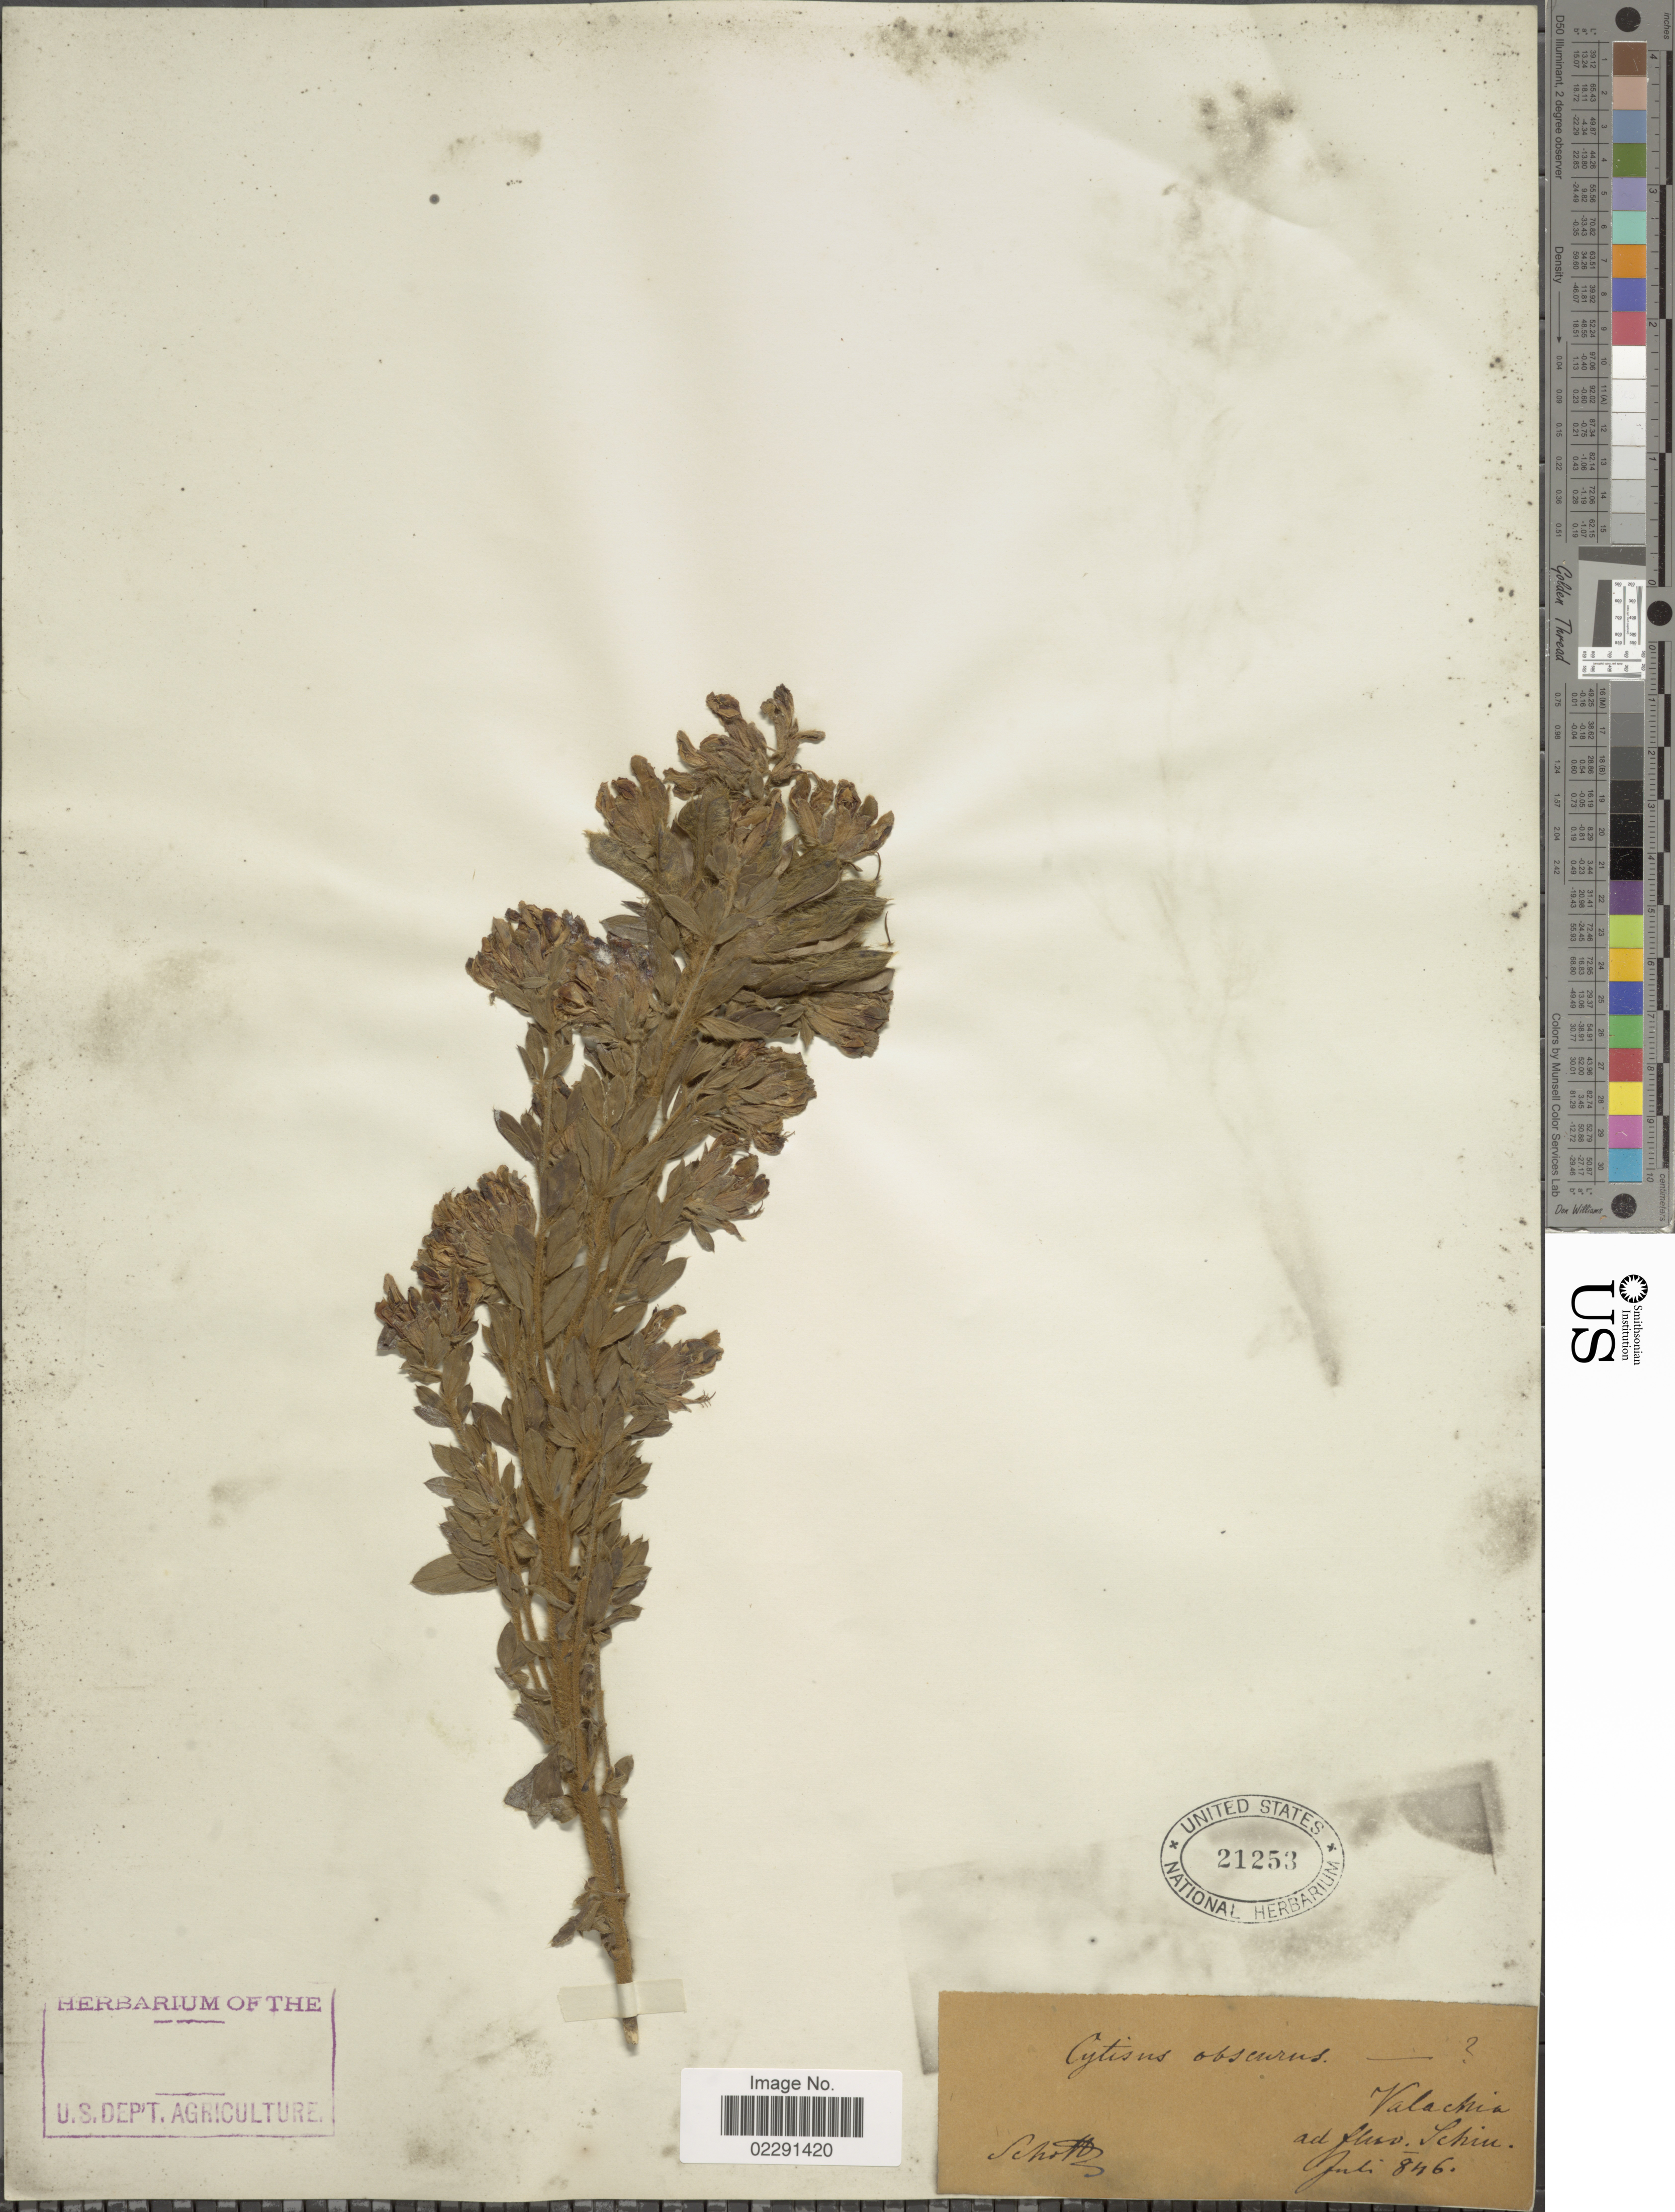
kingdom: Plantae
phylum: Tracheophyta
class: Magnoliopsida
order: Fabales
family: Fabaceae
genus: Cytisus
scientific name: Cytisus obscurus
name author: Schur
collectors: Schott, --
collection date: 1846-07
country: Romania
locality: Valachia, ad fluv. Schin. [interpreted]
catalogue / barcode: US 21253